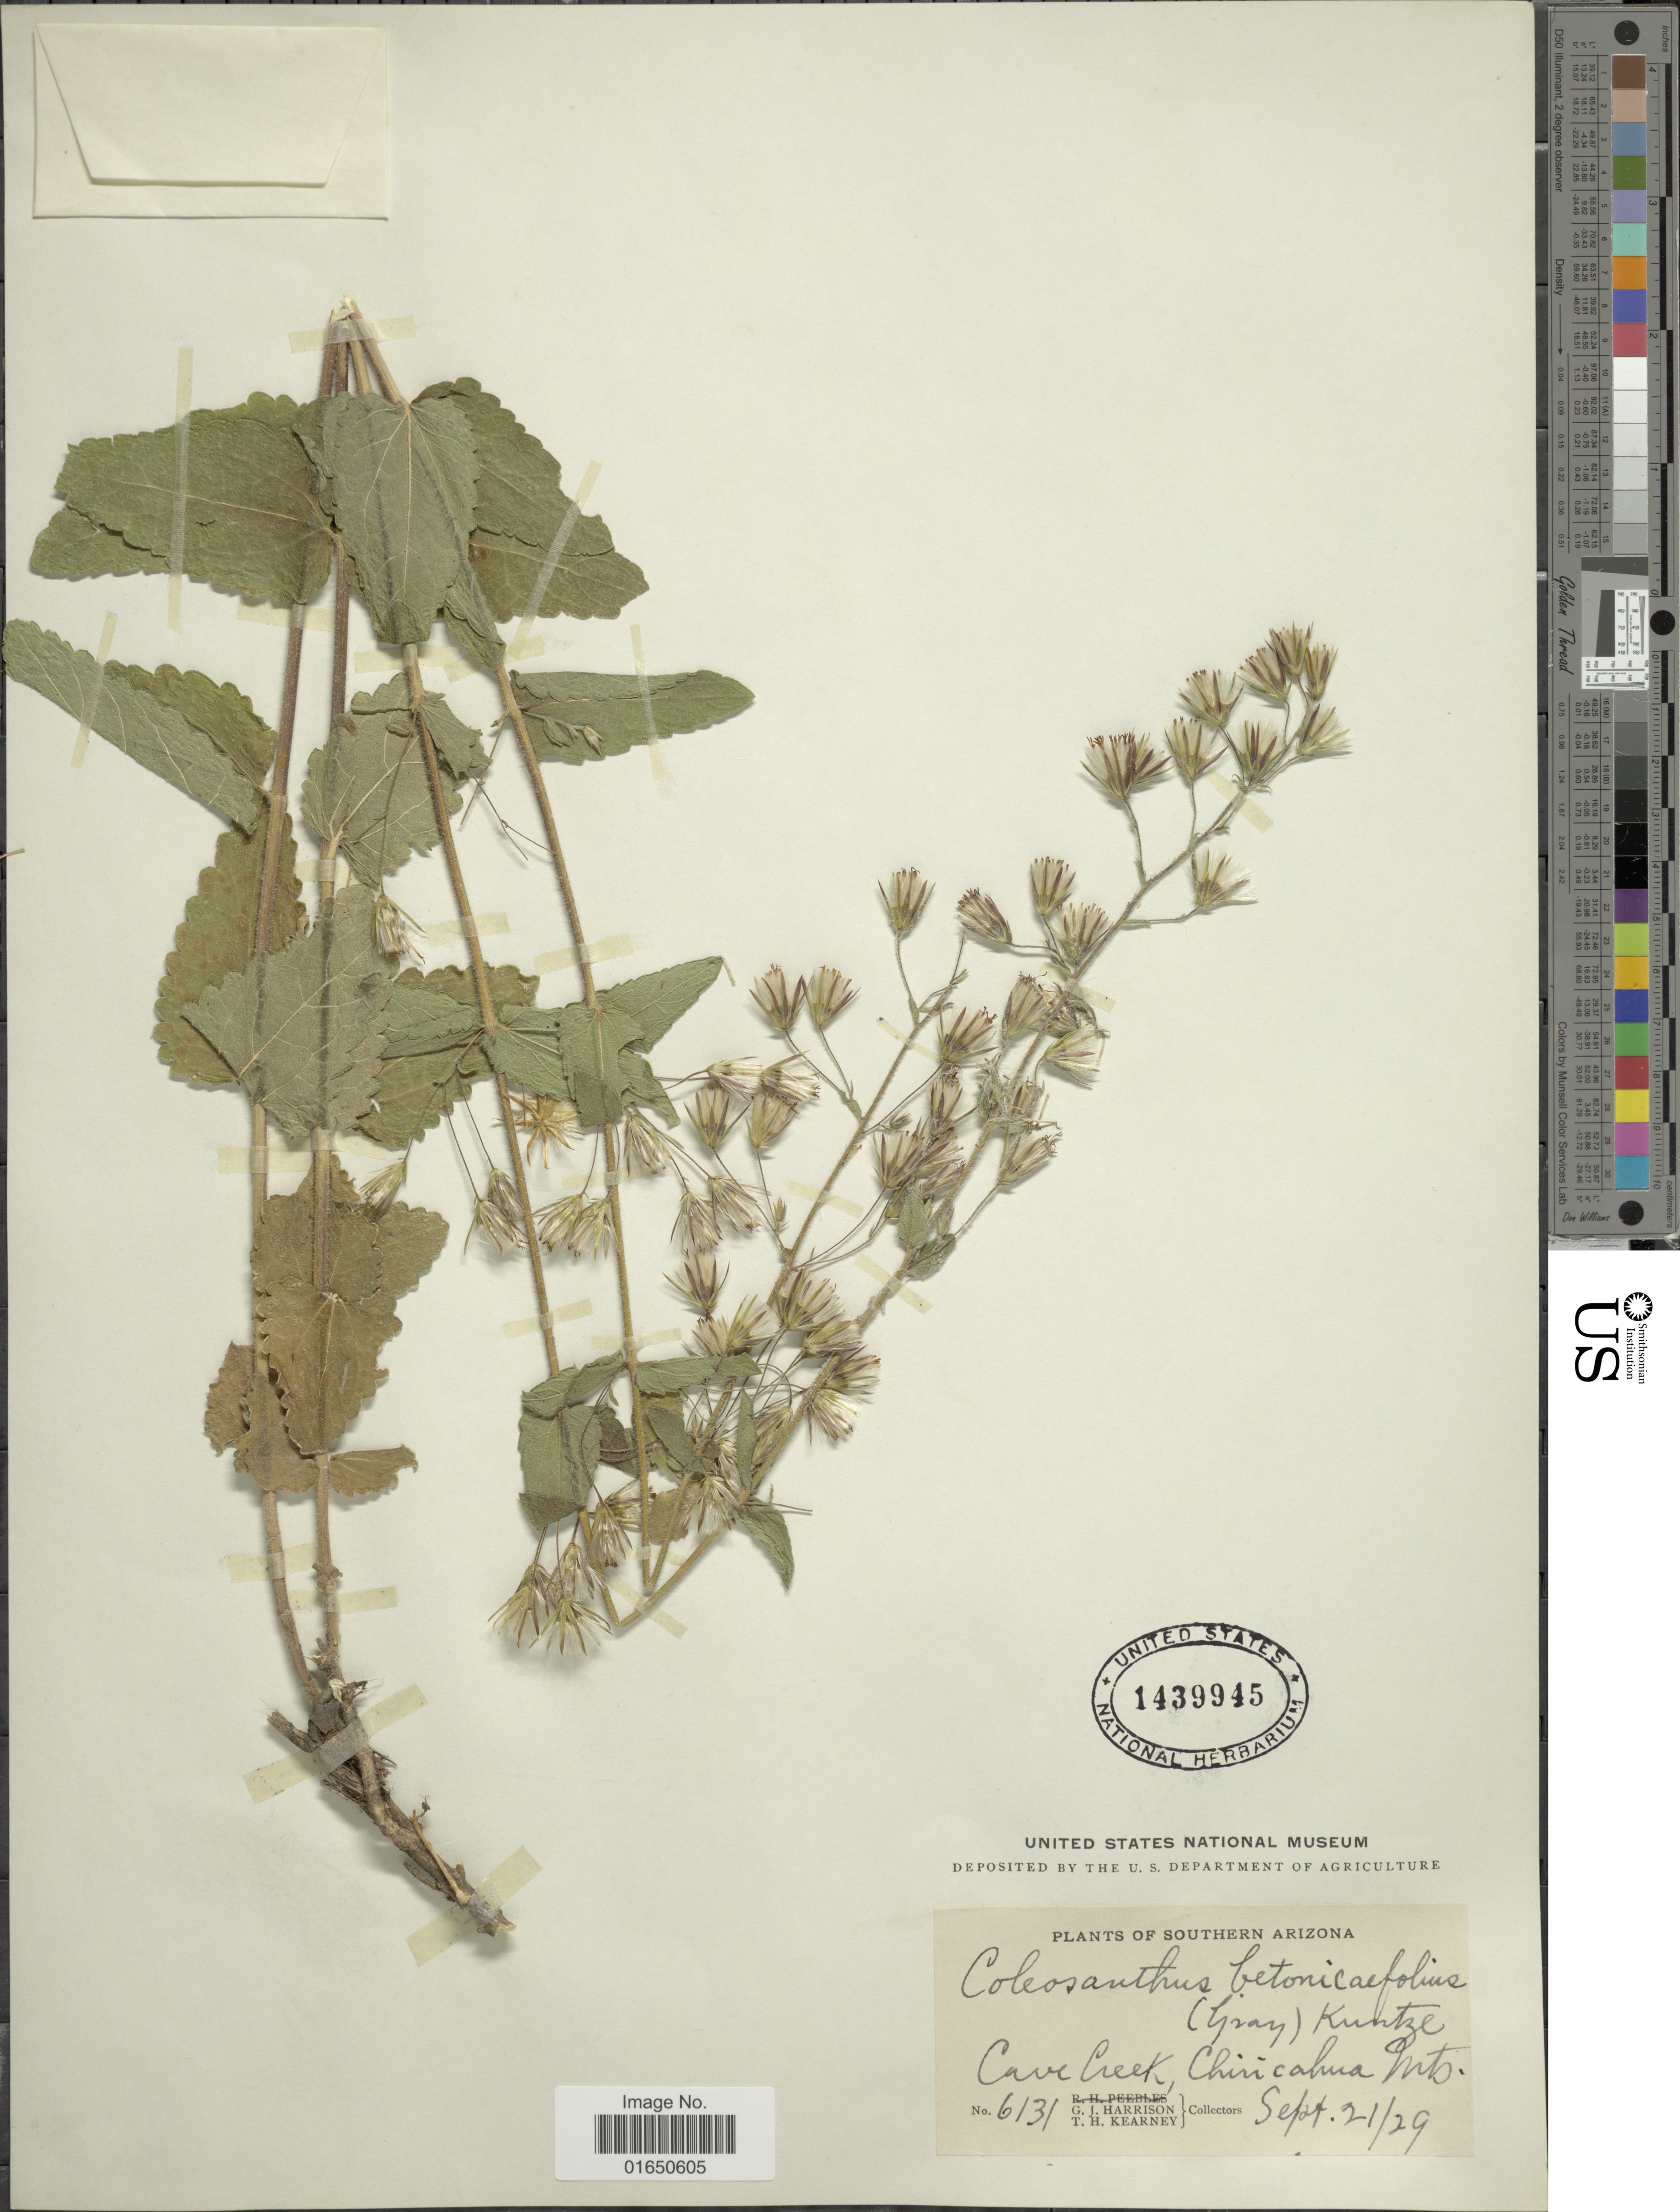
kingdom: Plantae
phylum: Tracheophyta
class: Magnoliopsida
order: Asterales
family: Asteraceae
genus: Brickellia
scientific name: Brickellia betonicifolia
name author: A. Gray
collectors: G. J. Harrison & T. H. Kearney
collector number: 6131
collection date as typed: Transcribed d/m/y: 21/9/29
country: United States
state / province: Arizona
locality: Southern Arizona. Cave Creek, Chiricahua Mts.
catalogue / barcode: US 1439945